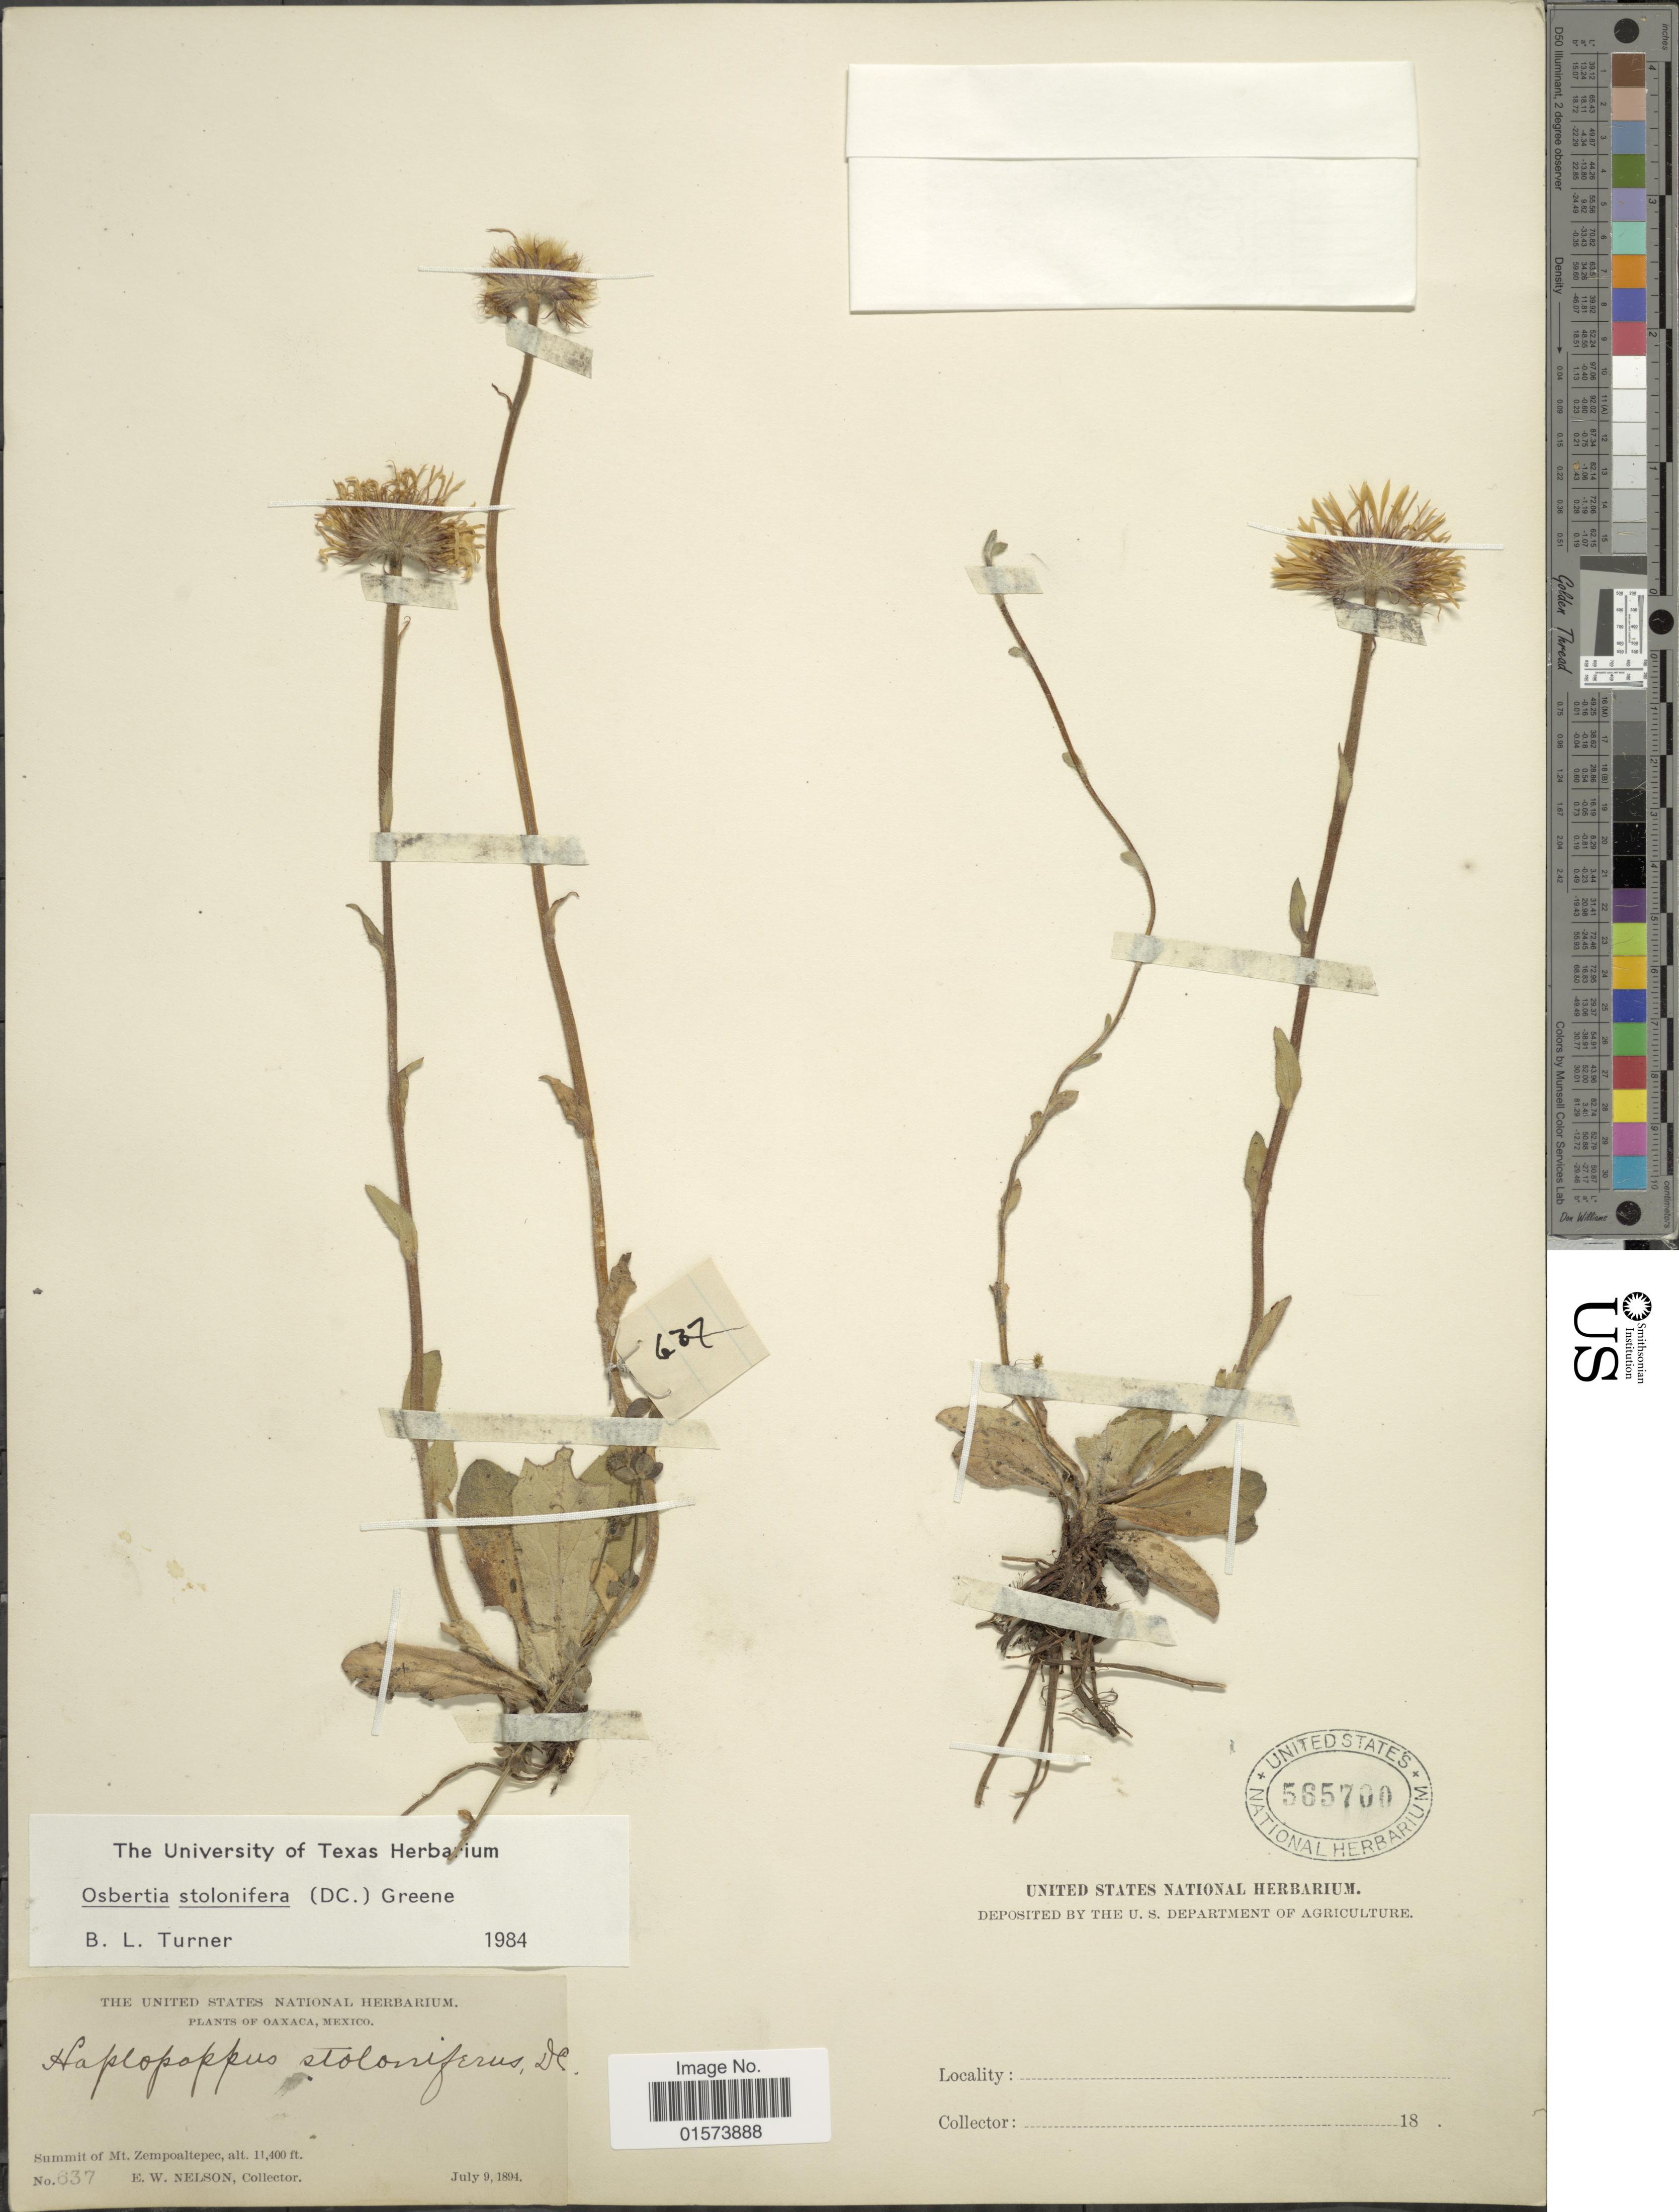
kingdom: Plantae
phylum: Tracheophyta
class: Magnoliopsida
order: Asterales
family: Asteraceae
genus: Osbertia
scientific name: Osbertia stolonifera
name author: (DC.) Greene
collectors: E. W. Nelson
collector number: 637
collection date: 1894-07-09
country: Mexico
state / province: Oaxaca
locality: Summit of Mt. Zempoaltepec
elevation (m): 3475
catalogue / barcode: US 565700